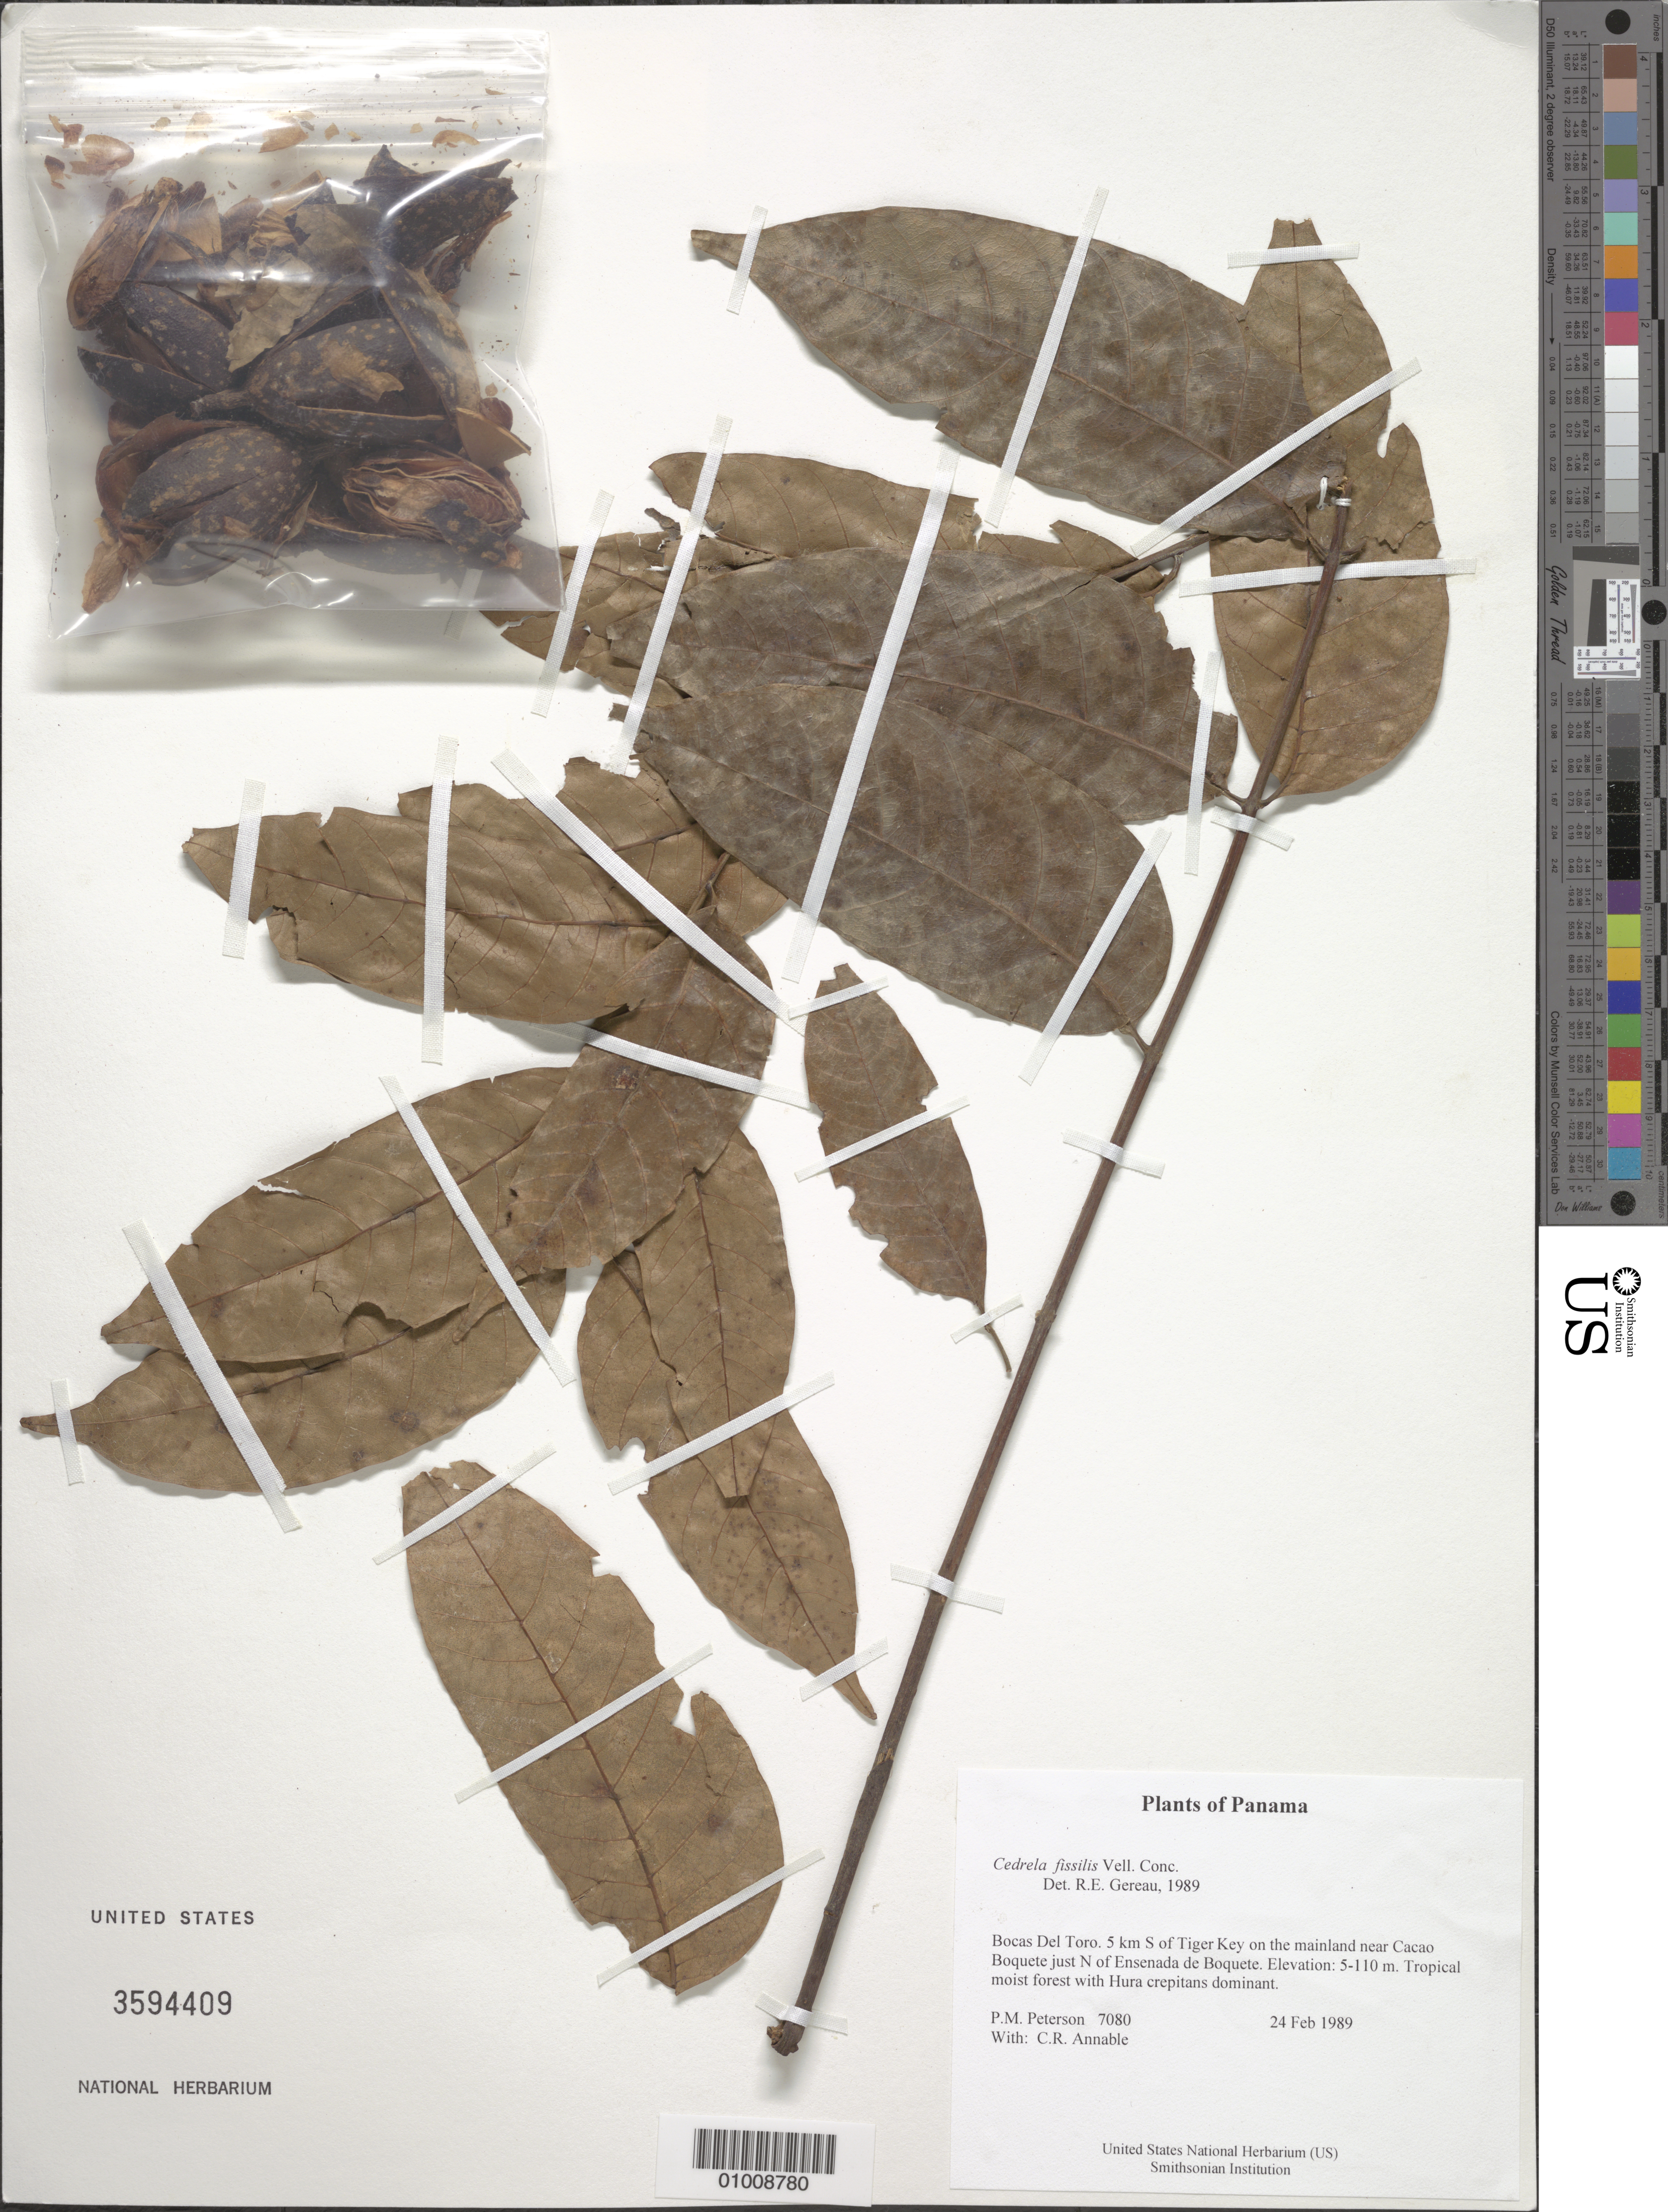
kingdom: Plantae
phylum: Tracheophyta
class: Magnoliopsida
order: Sapindales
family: Meliaceae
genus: Cedrela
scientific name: Cedrela fissilis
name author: Vell.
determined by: Gereau, R. E.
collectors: P. M. Peterson & C. R. Annable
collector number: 07080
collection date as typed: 24 Feb 1989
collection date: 1989-02-24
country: Panama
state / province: Bocas del Toro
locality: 5 km S of Tiger Key on the mainland near Cacao Boquete just N of Ensenada de Boquete.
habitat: Tropical moist forest with Hura crepitans dominant.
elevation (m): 5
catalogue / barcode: US 3594409